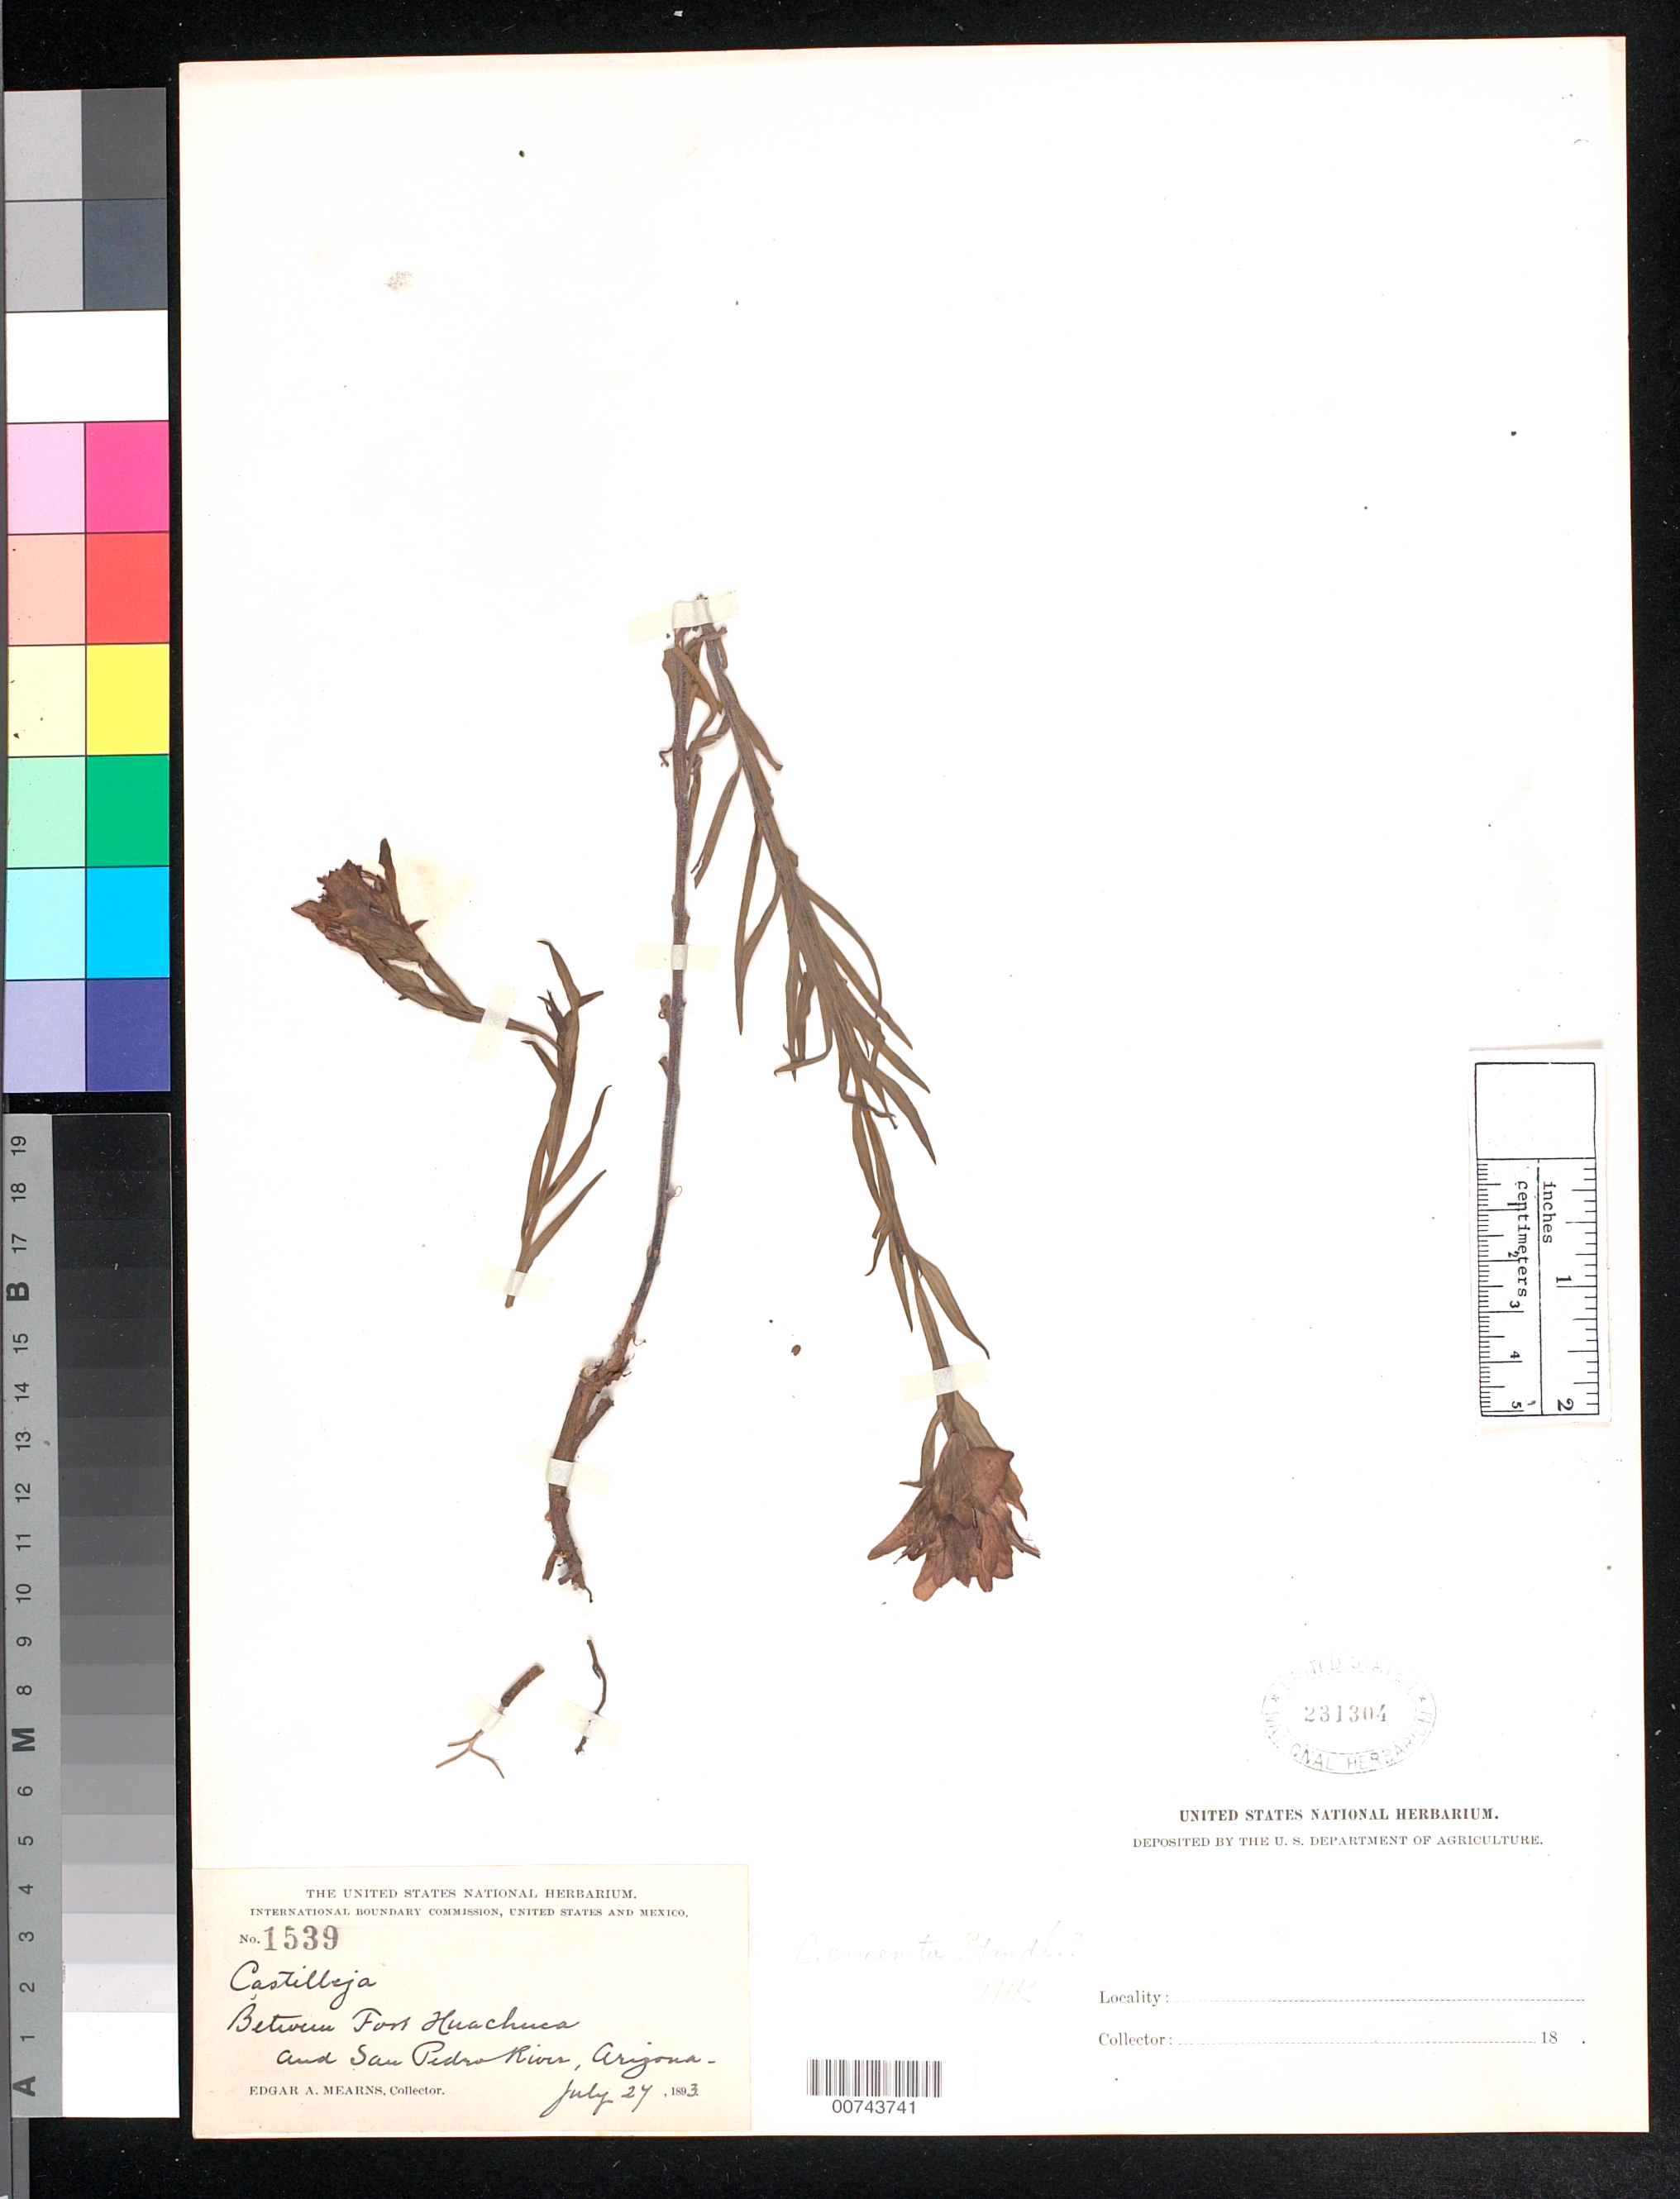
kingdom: Plantae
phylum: Tracheophyta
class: Magnoliopsida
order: Lamiales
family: Orobanchaceae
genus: Castilleja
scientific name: Castilleja cruenta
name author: Standl.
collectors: E. A. Mearns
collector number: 1539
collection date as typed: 24 Jul 1893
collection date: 1893-07-24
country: United States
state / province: Arizona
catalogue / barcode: US 231304